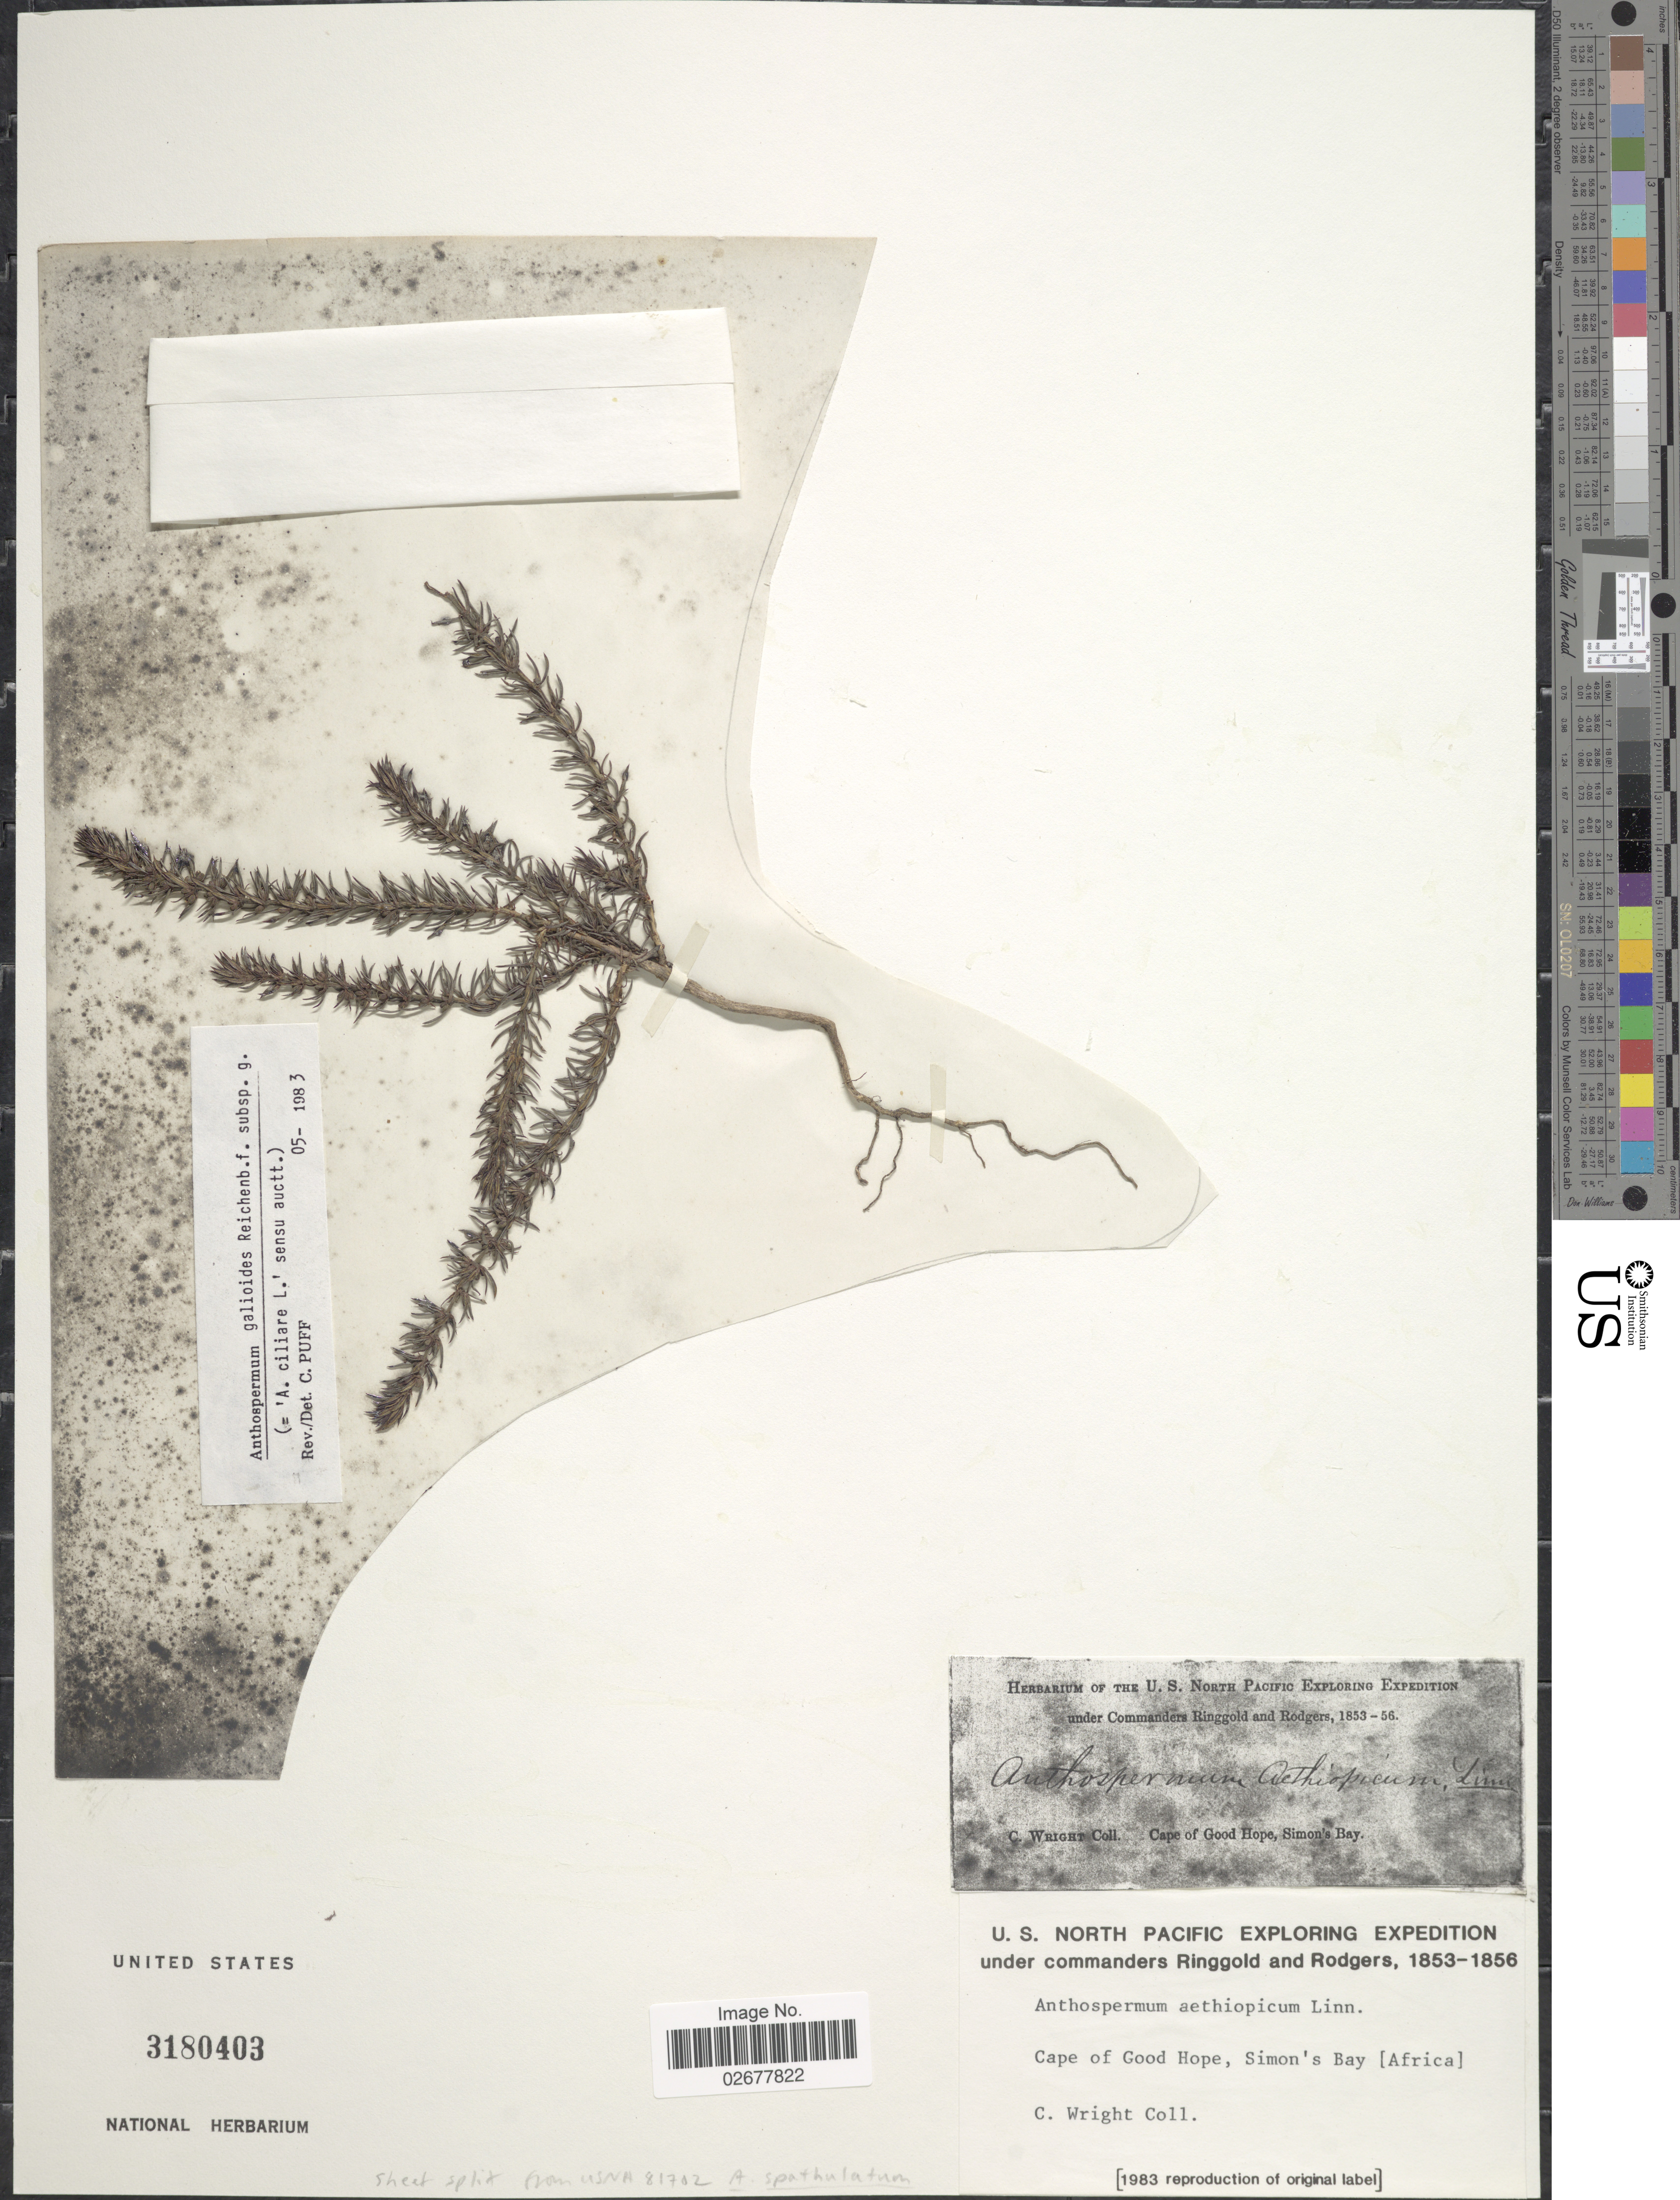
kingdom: Plantae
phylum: Tracheophyta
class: Magnoliopsida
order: Gentianales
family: Rubiaceae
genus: Anthospermum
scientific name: Anthospermum galioides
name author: Rchb. ex Spreng.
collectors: C. Wright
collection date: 1853/1856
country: South Africa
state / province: Western Cape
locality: Cape of Good Hope, Simon's Bay [Africa]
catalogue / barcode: US 3180403